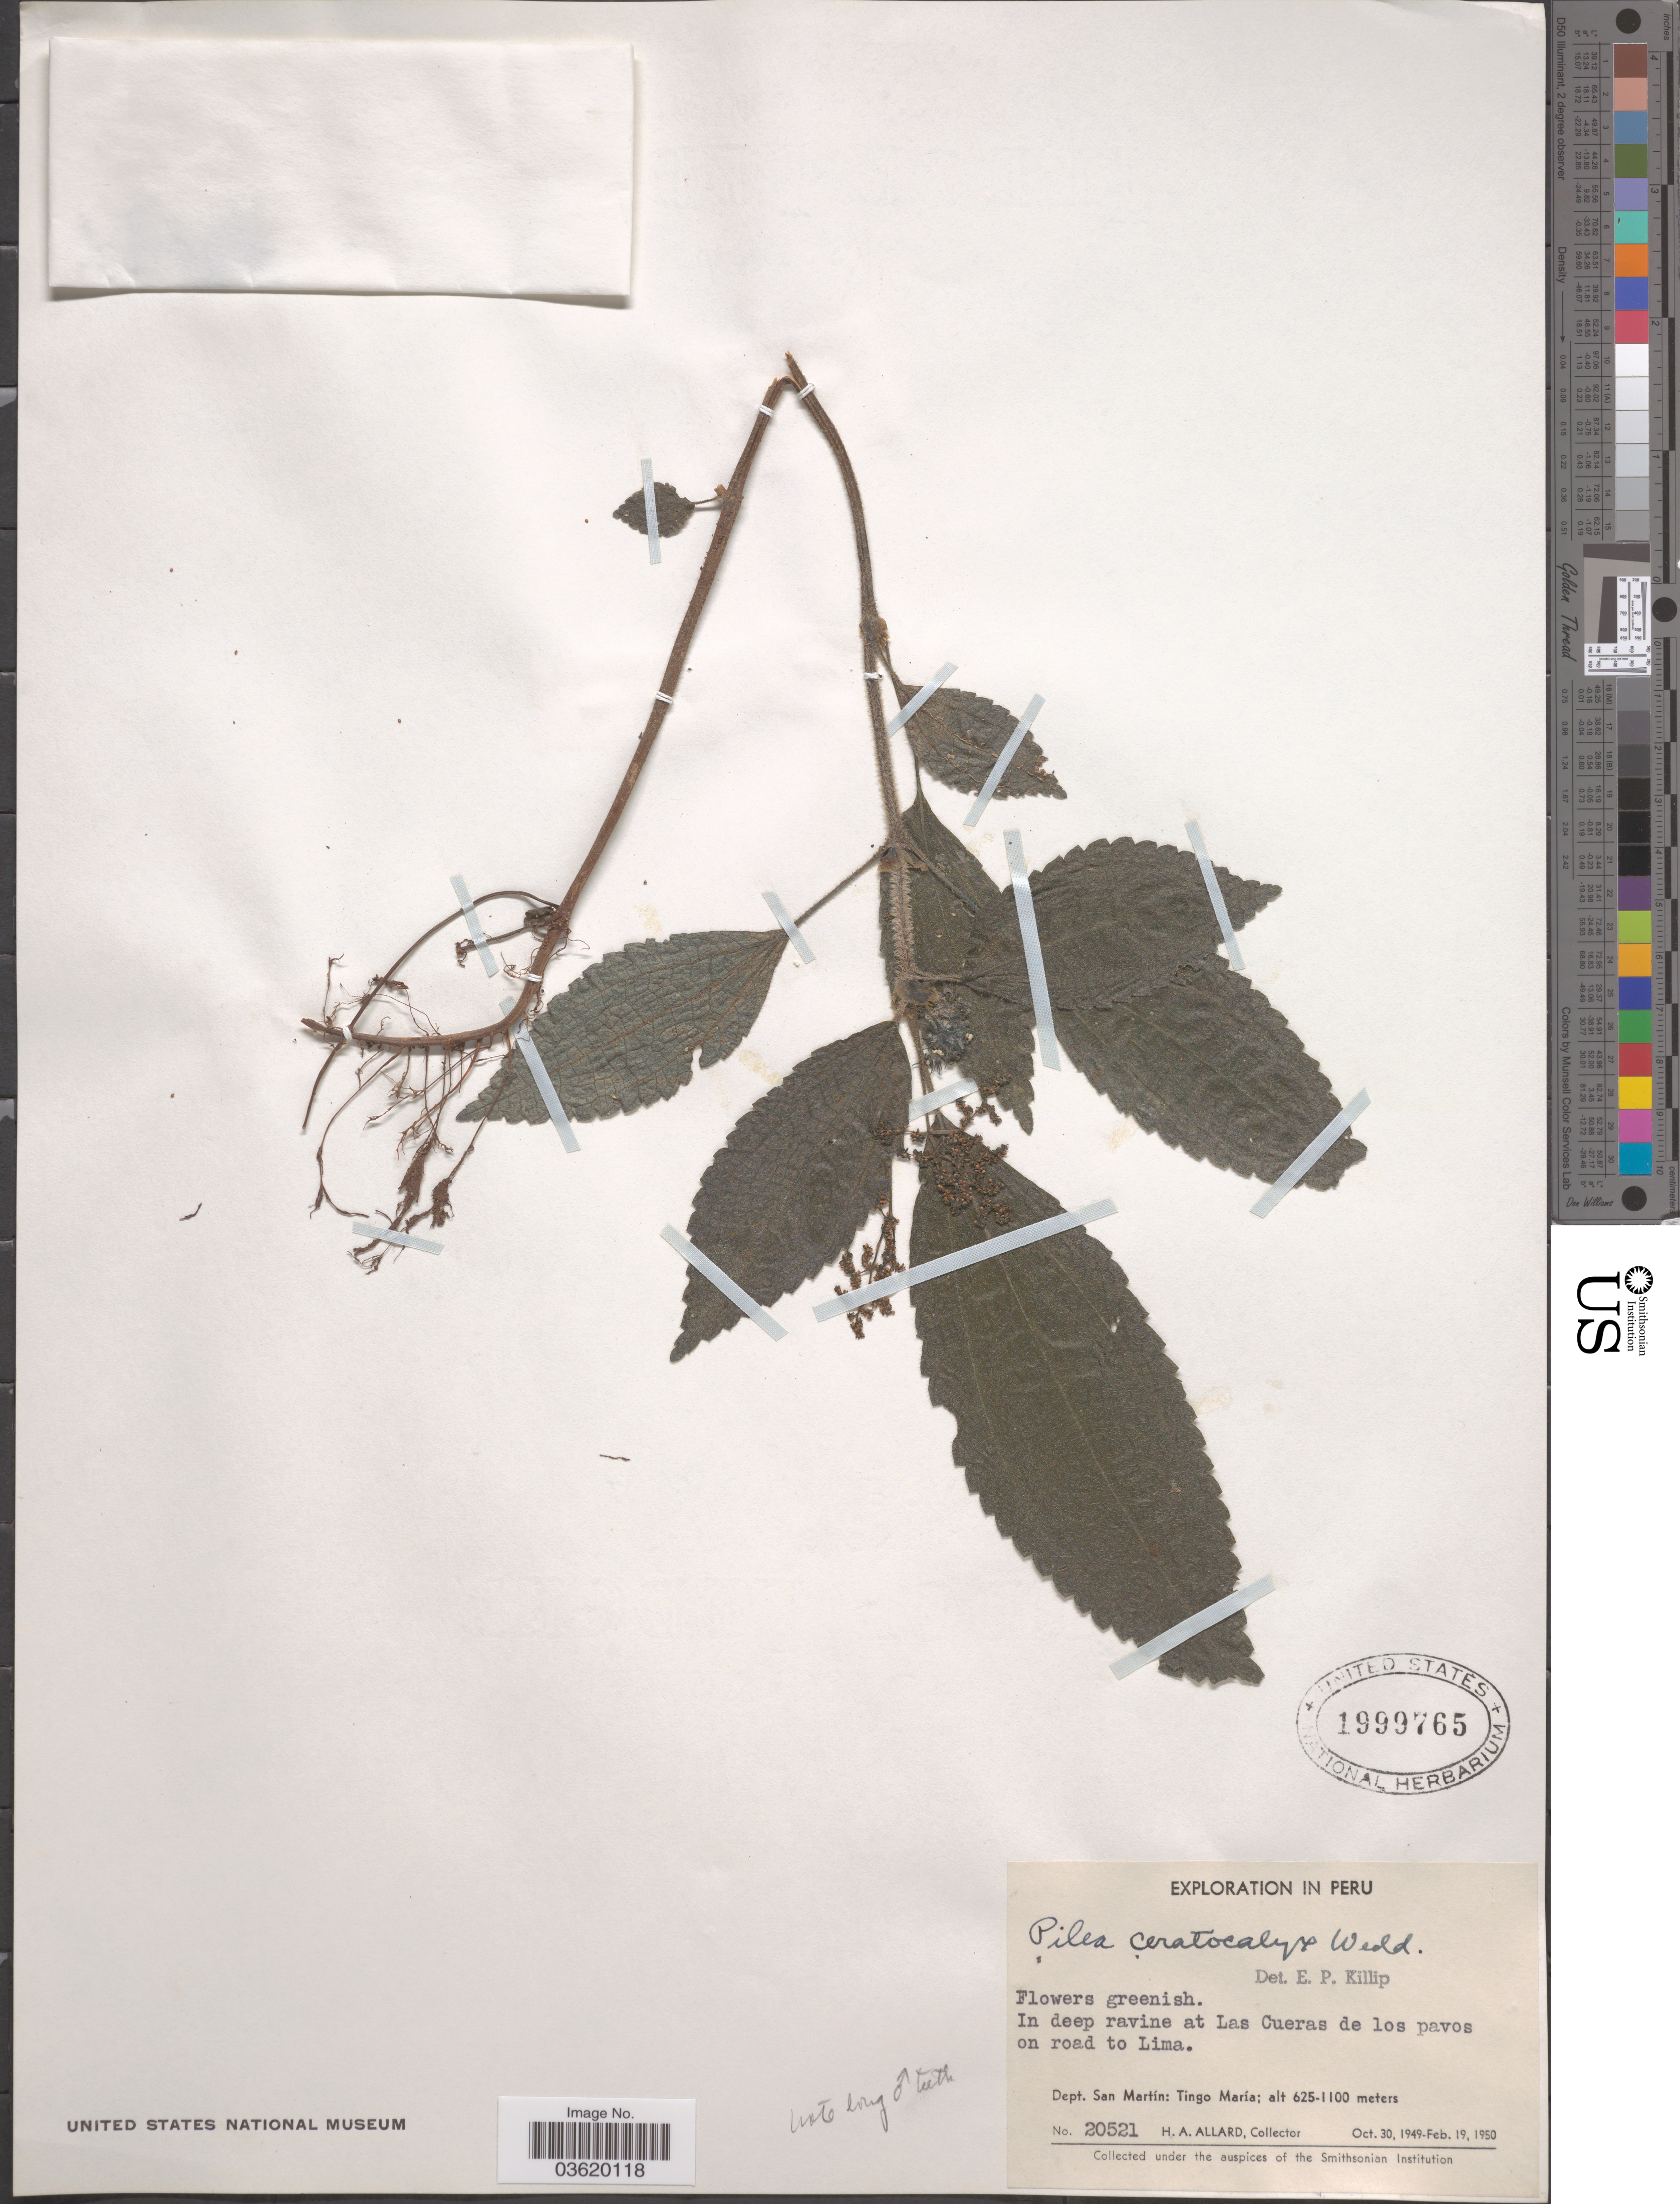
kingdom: Plantae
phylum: Tracheophyta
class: Magnoliopsida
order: Rosales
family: Urticaceae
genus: Pilea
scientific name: Pilea ceratocalyx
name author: Wedd.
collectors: H. A. Allard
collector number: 20521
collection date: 1949-10-30/1950-02-19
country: Peru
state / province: San Martín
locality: In deep ravine at Las Cueras de los pavos on road to Lima. Dept. San Martín: Tingo María.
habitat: in deep ravine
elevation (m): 625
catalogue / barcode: US 1999765